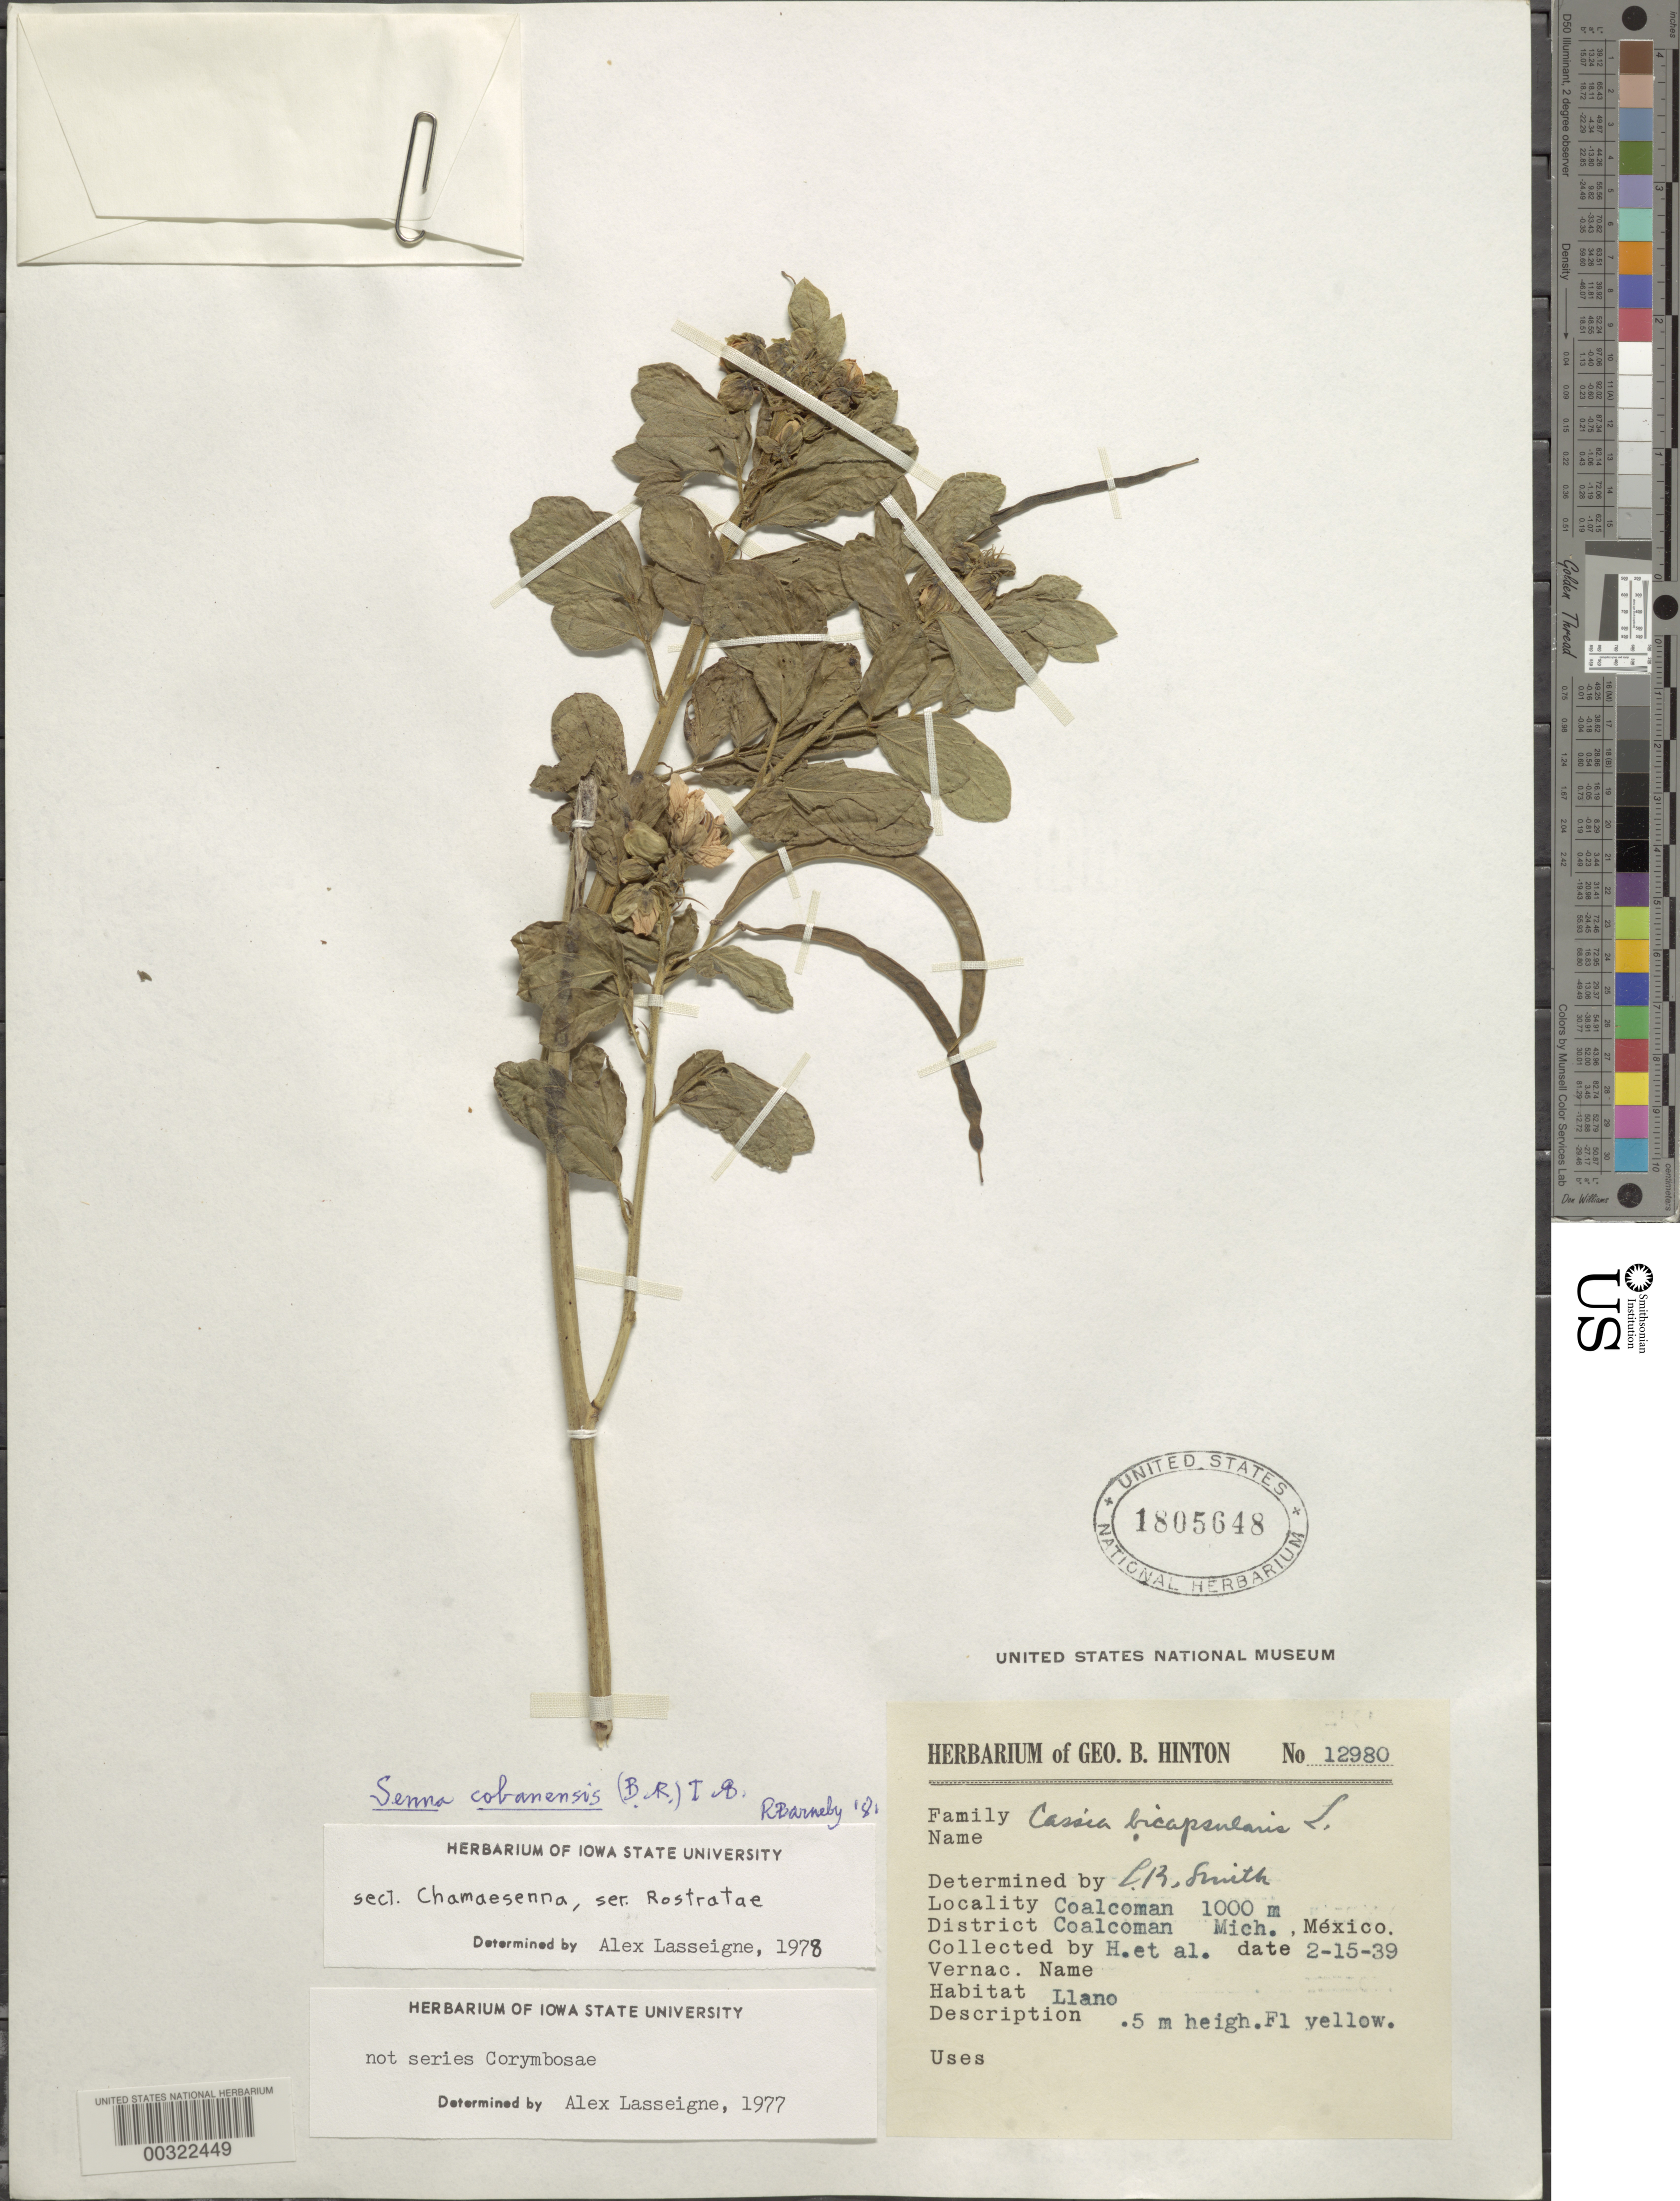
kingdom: Plantae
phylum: Tracheophyta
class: Magnoliopsida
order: Fabales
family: Fabaceae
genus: Senna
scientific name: Senna cobanensis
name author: (Britton) H.S. Irwin & Barneby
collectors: G. B. Hinton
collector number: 12980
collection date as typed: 15 Feb 1939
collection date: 1939-02-15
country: Mexico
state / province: Michoacán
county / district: Coalcomán De Vazquez Pallares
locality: Coalcomán Mun. (?), Coalcomán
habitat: Llano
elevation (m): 1000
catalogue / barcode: US 1805648